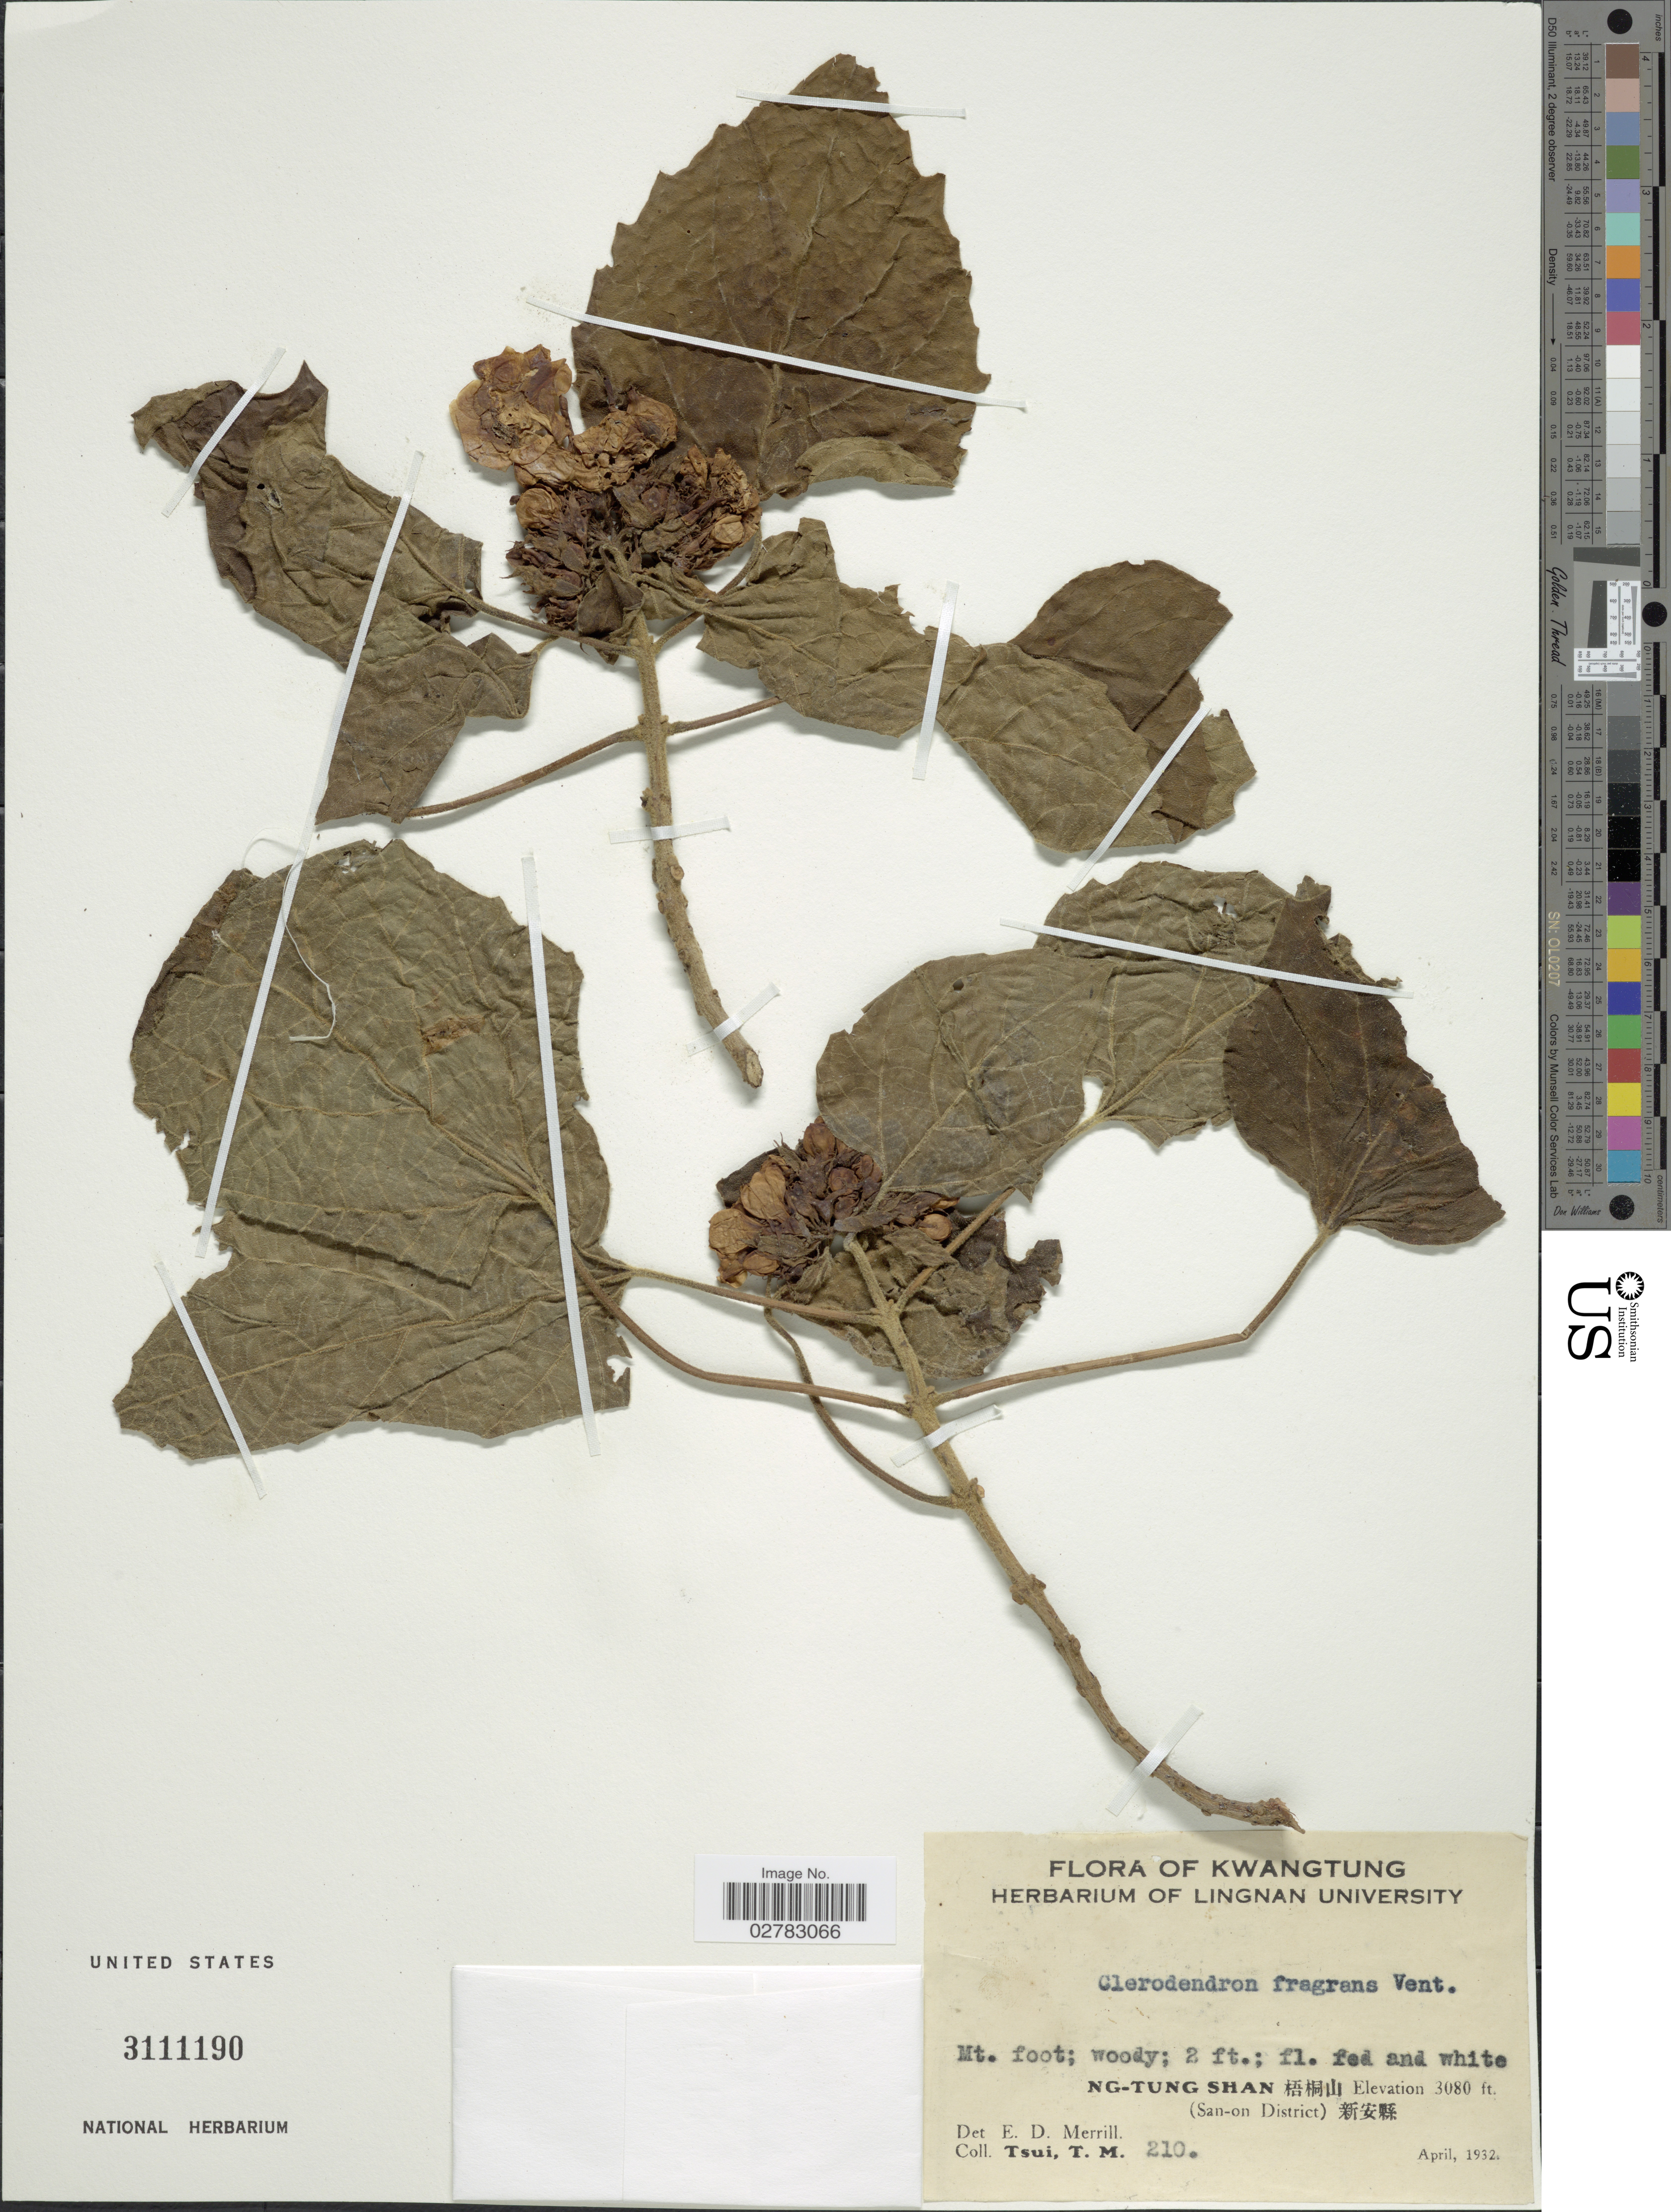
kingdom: Plantae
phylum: Tracheophyta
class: Magnoliopsida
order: Lamiales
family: Lamiaceae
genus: Clerodendrum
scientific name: Clerodendrum philippinum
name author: Schauer in DC.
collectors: T. Tsui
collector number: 210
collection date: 1932-04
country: China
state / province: Guangdong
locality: Kwangtung. Ng-Tung Shan X. (San-on District) X.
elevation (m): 939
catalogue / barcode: US 3111190